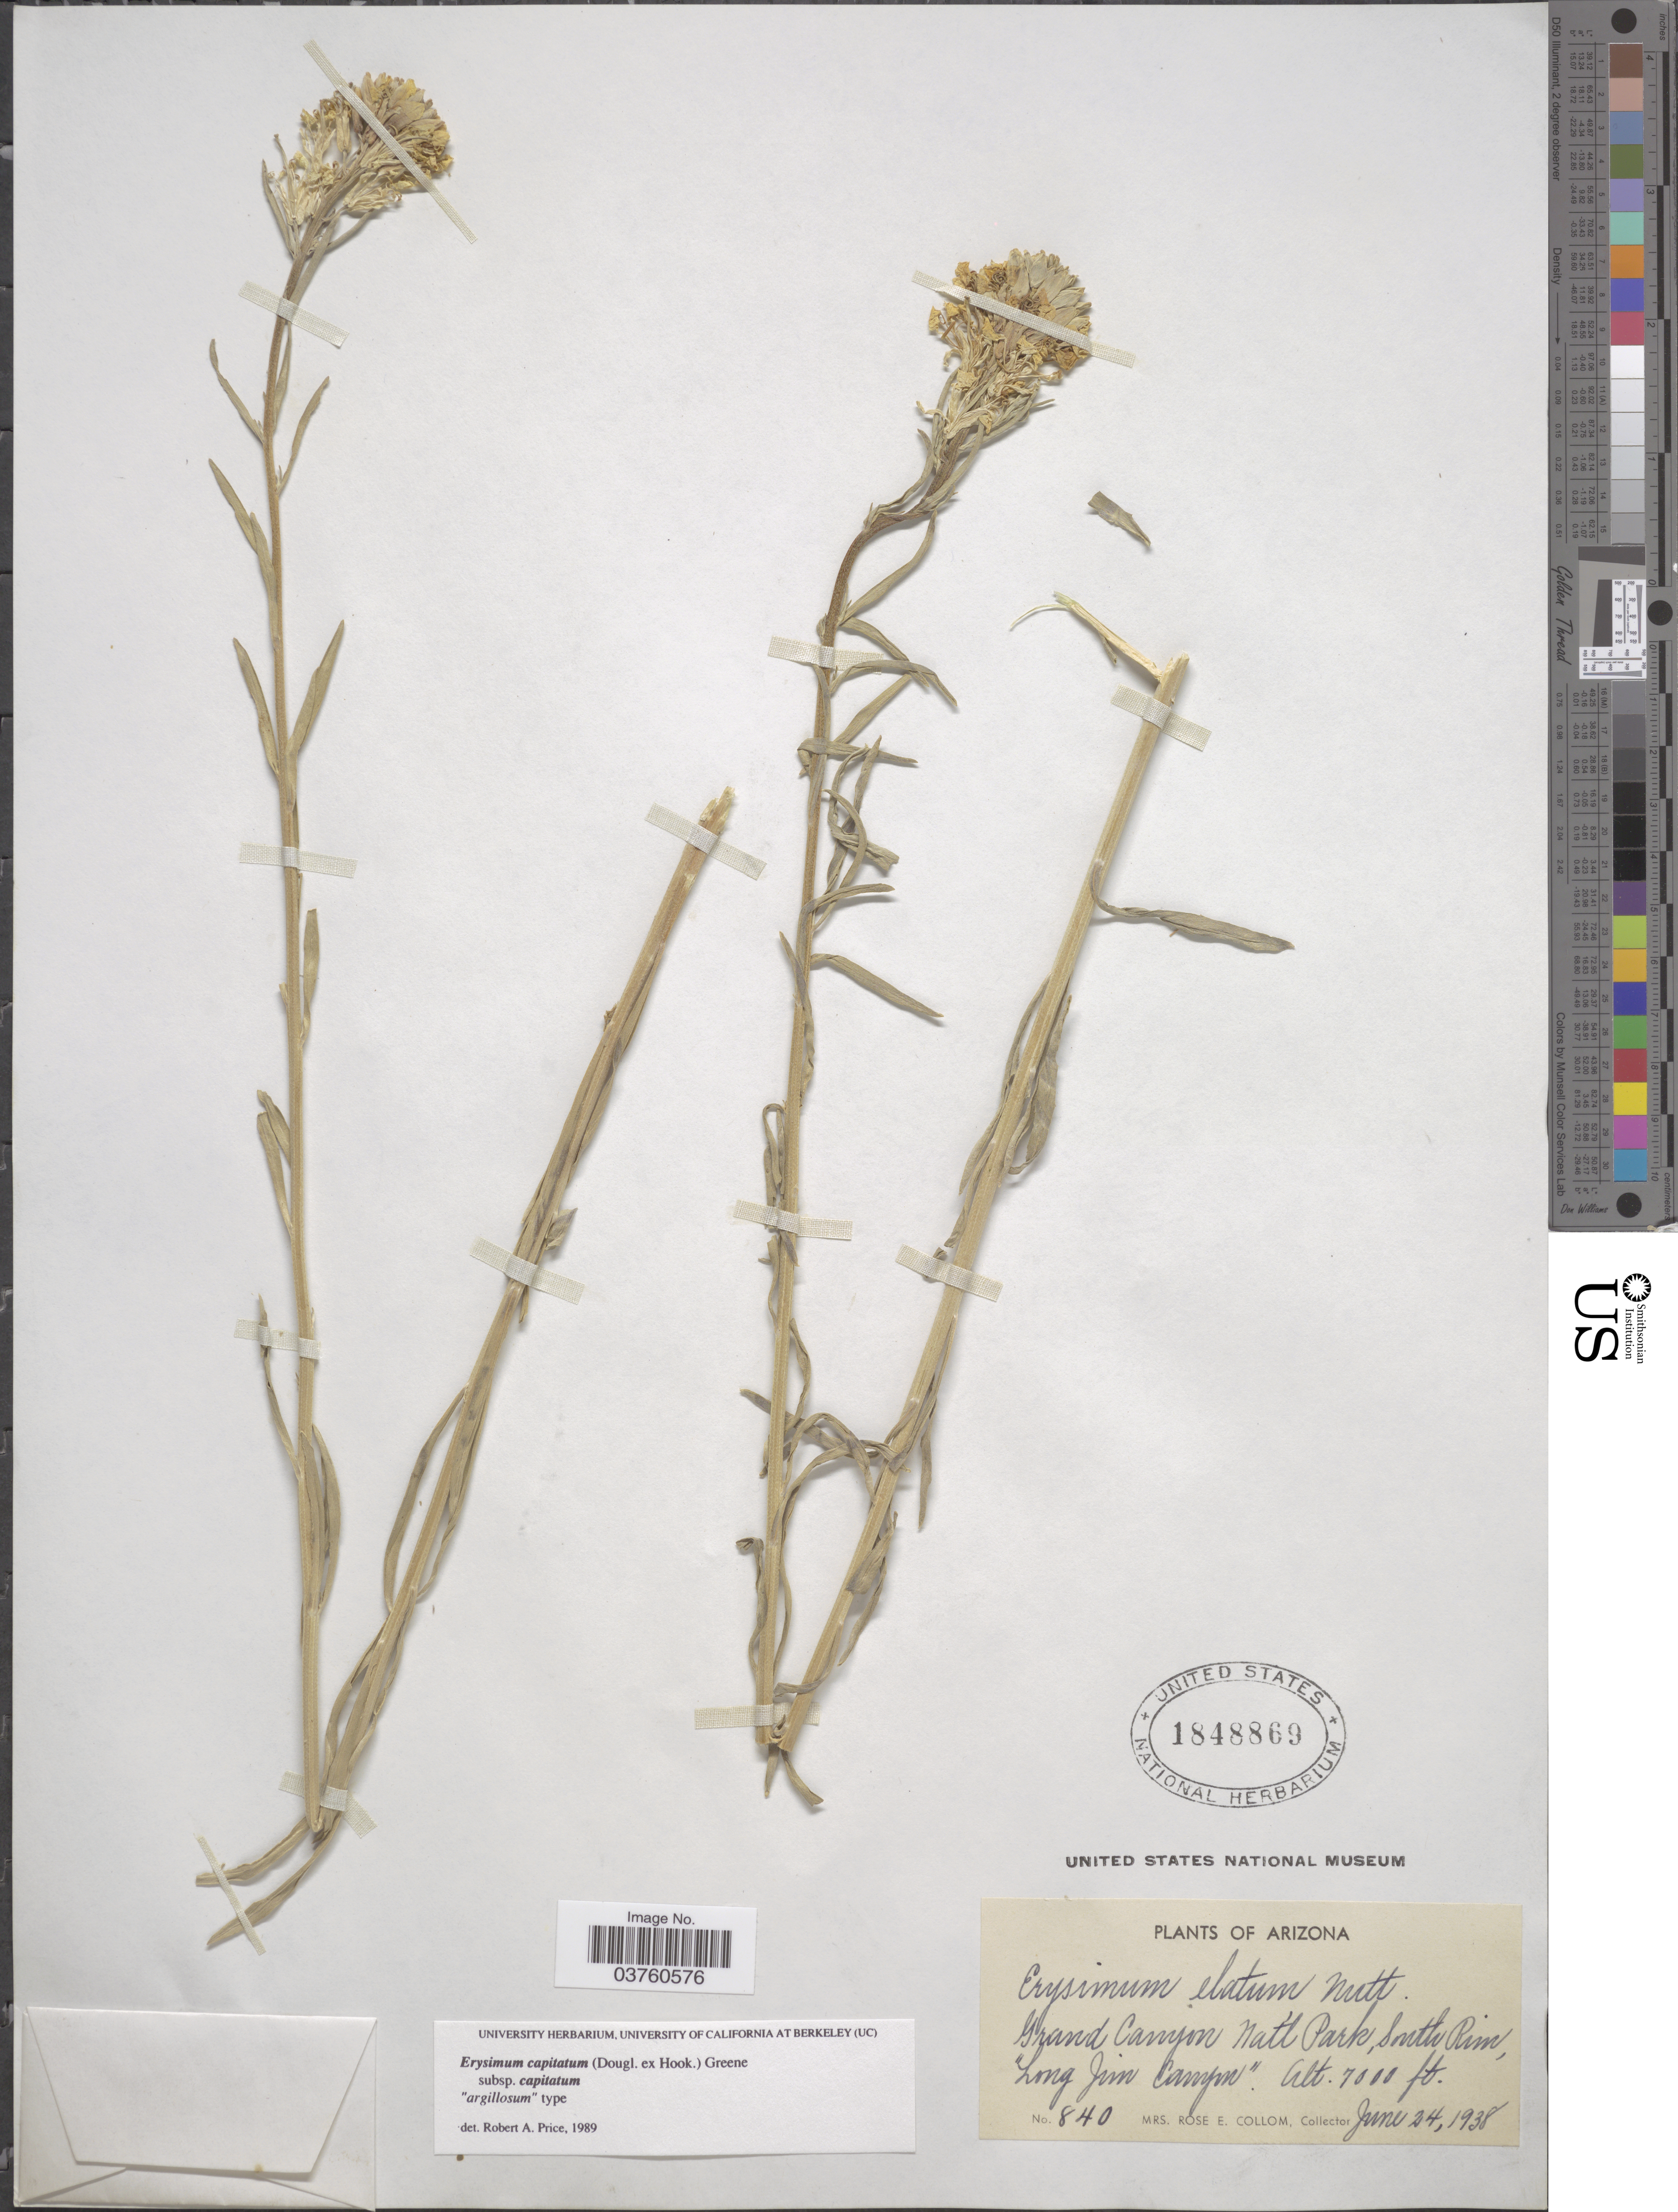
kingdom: Plantae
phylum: Tracheophyta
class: Magnoliopsida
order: Brassicales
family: Brassicaceae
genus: Erysimum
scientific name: Erysimum capitatum subsp. capitatum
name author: (Douglas ex Hook.) Greene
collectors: R. E. Collom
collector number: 840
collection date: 1938-06-24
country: United States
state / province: Arizona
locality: Grand Canyon Natl Park, South Rim, "Long Jim Canyon".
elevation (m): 2134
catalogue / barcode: US 1848869